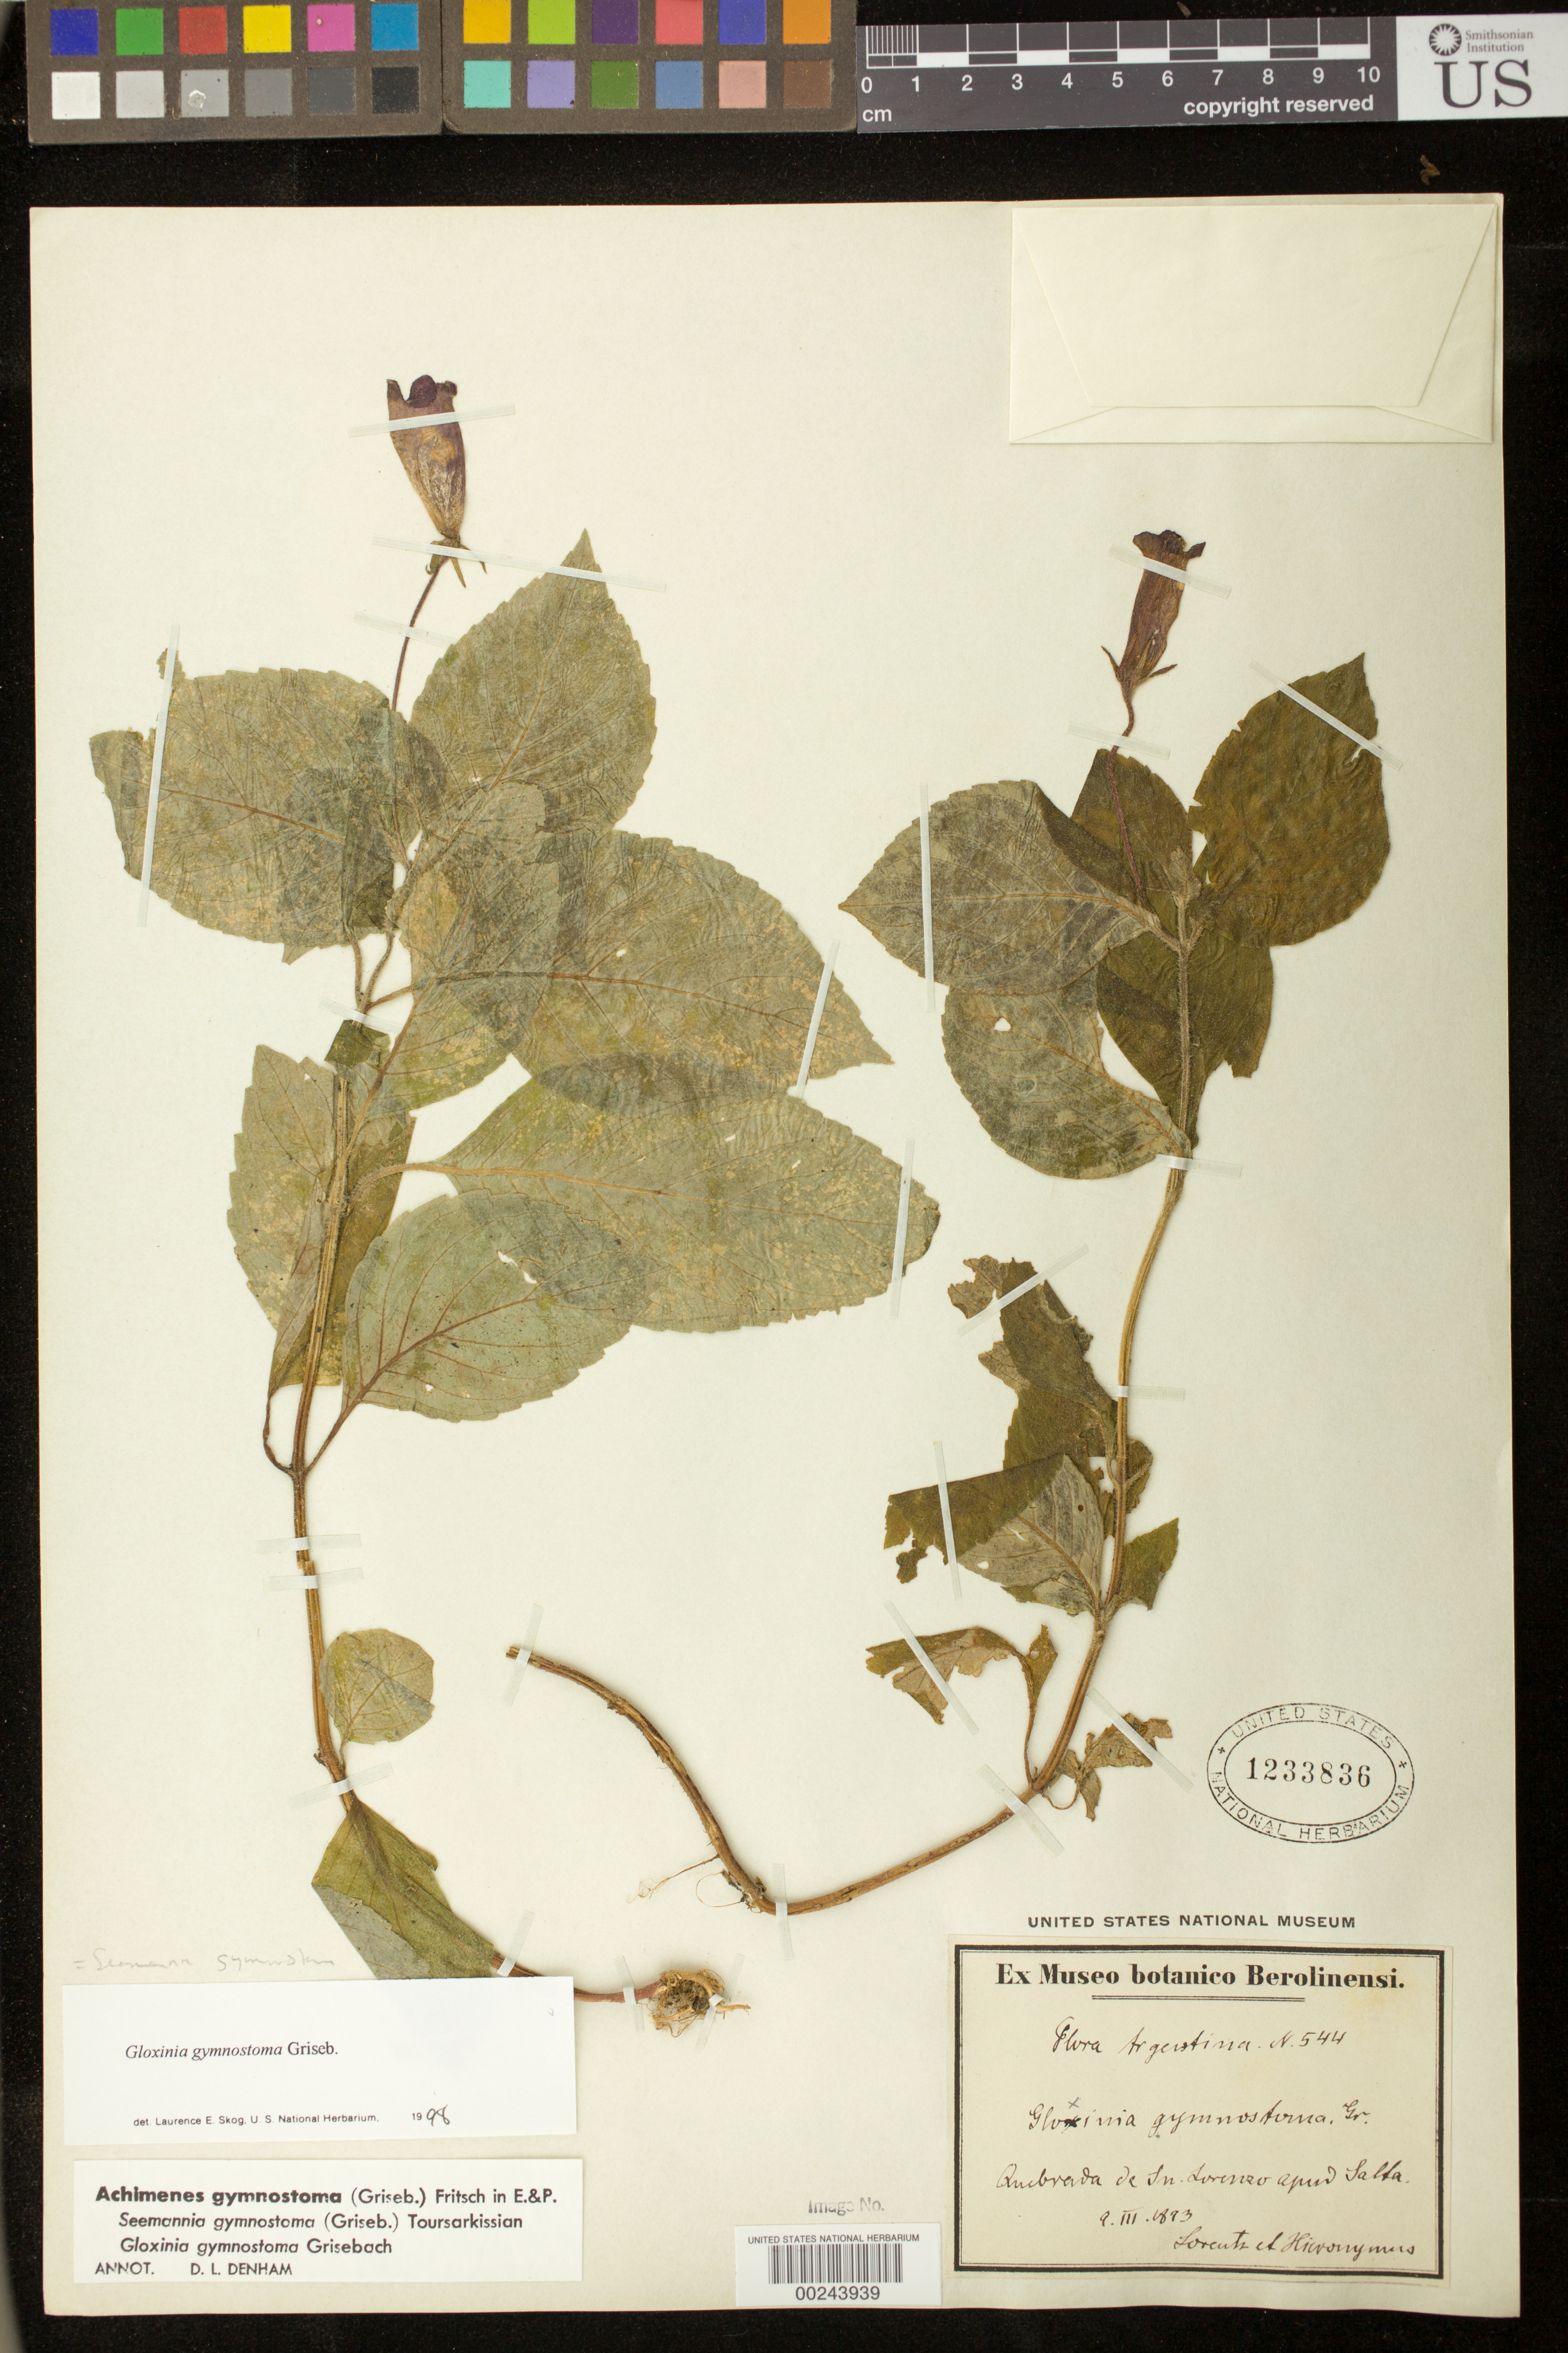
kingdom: Plantae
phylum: Tracheophyta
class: Magnoliopsida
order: Lamiales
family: Gesneriaceae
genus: Seemannia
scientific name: Seemannia gymnostoma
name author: (Griseb.) Toursark.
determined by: Skog, Laurence E.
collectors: P. G. Lorentz & G. H. Hieronymus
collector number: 544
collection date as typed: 09 Mar 1873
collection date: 1873-03-09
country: Argentina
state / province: Salta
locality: Quebrada de Sn. Lorenzo apud Salta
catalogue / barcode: US 1233836